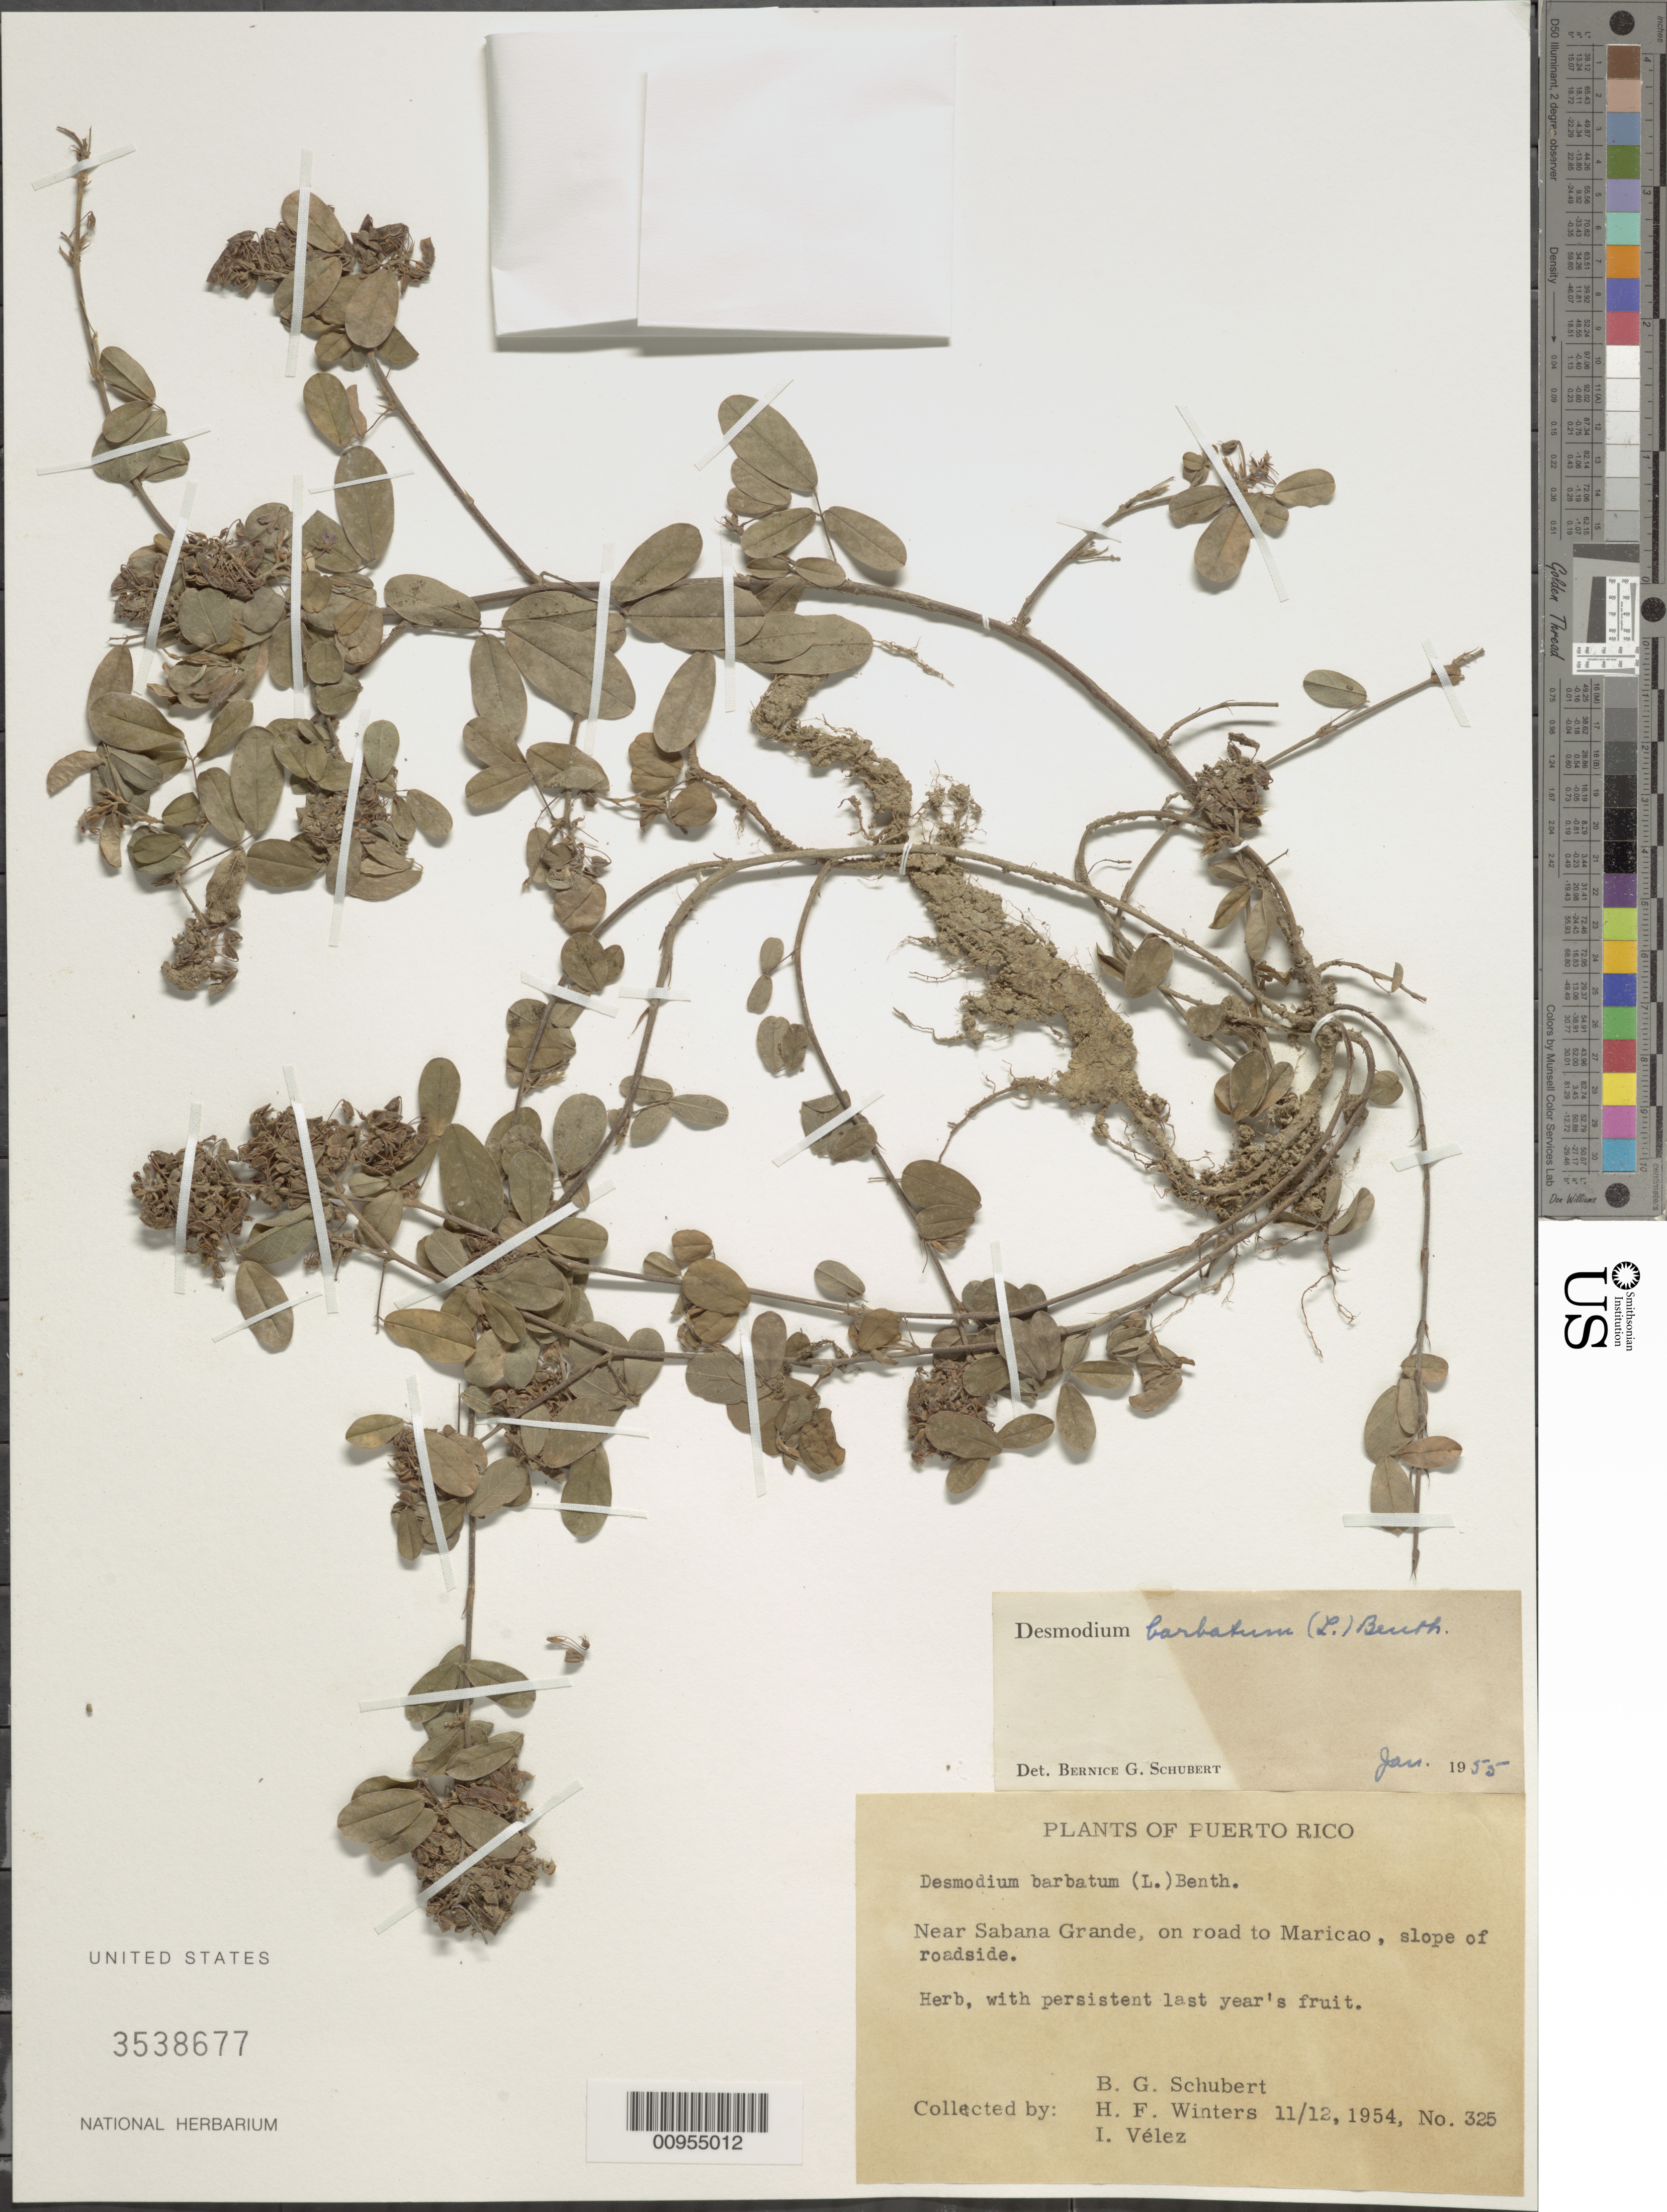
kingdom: Plantae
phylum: Tracheophyta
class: Magnoliopsida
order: Fabales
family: Fabaceae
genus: Grona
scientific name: Grona barbata var. barbata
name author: (L.) H. Ohashi & K. Ohashi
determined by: Strong, Mark T., (BOT), Smithsonian Institution - National Museum of Natural History (UNITED STATES)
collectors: B. Schubert, H. Winters & I. Velez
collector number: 325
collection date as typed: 12 Nov 1954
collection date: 1954-11-12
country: Puerto Rico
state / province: Maricao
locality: Near Sabana Grande, on road to Maricao.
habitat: Roadside slope.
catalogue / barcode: US 3538677